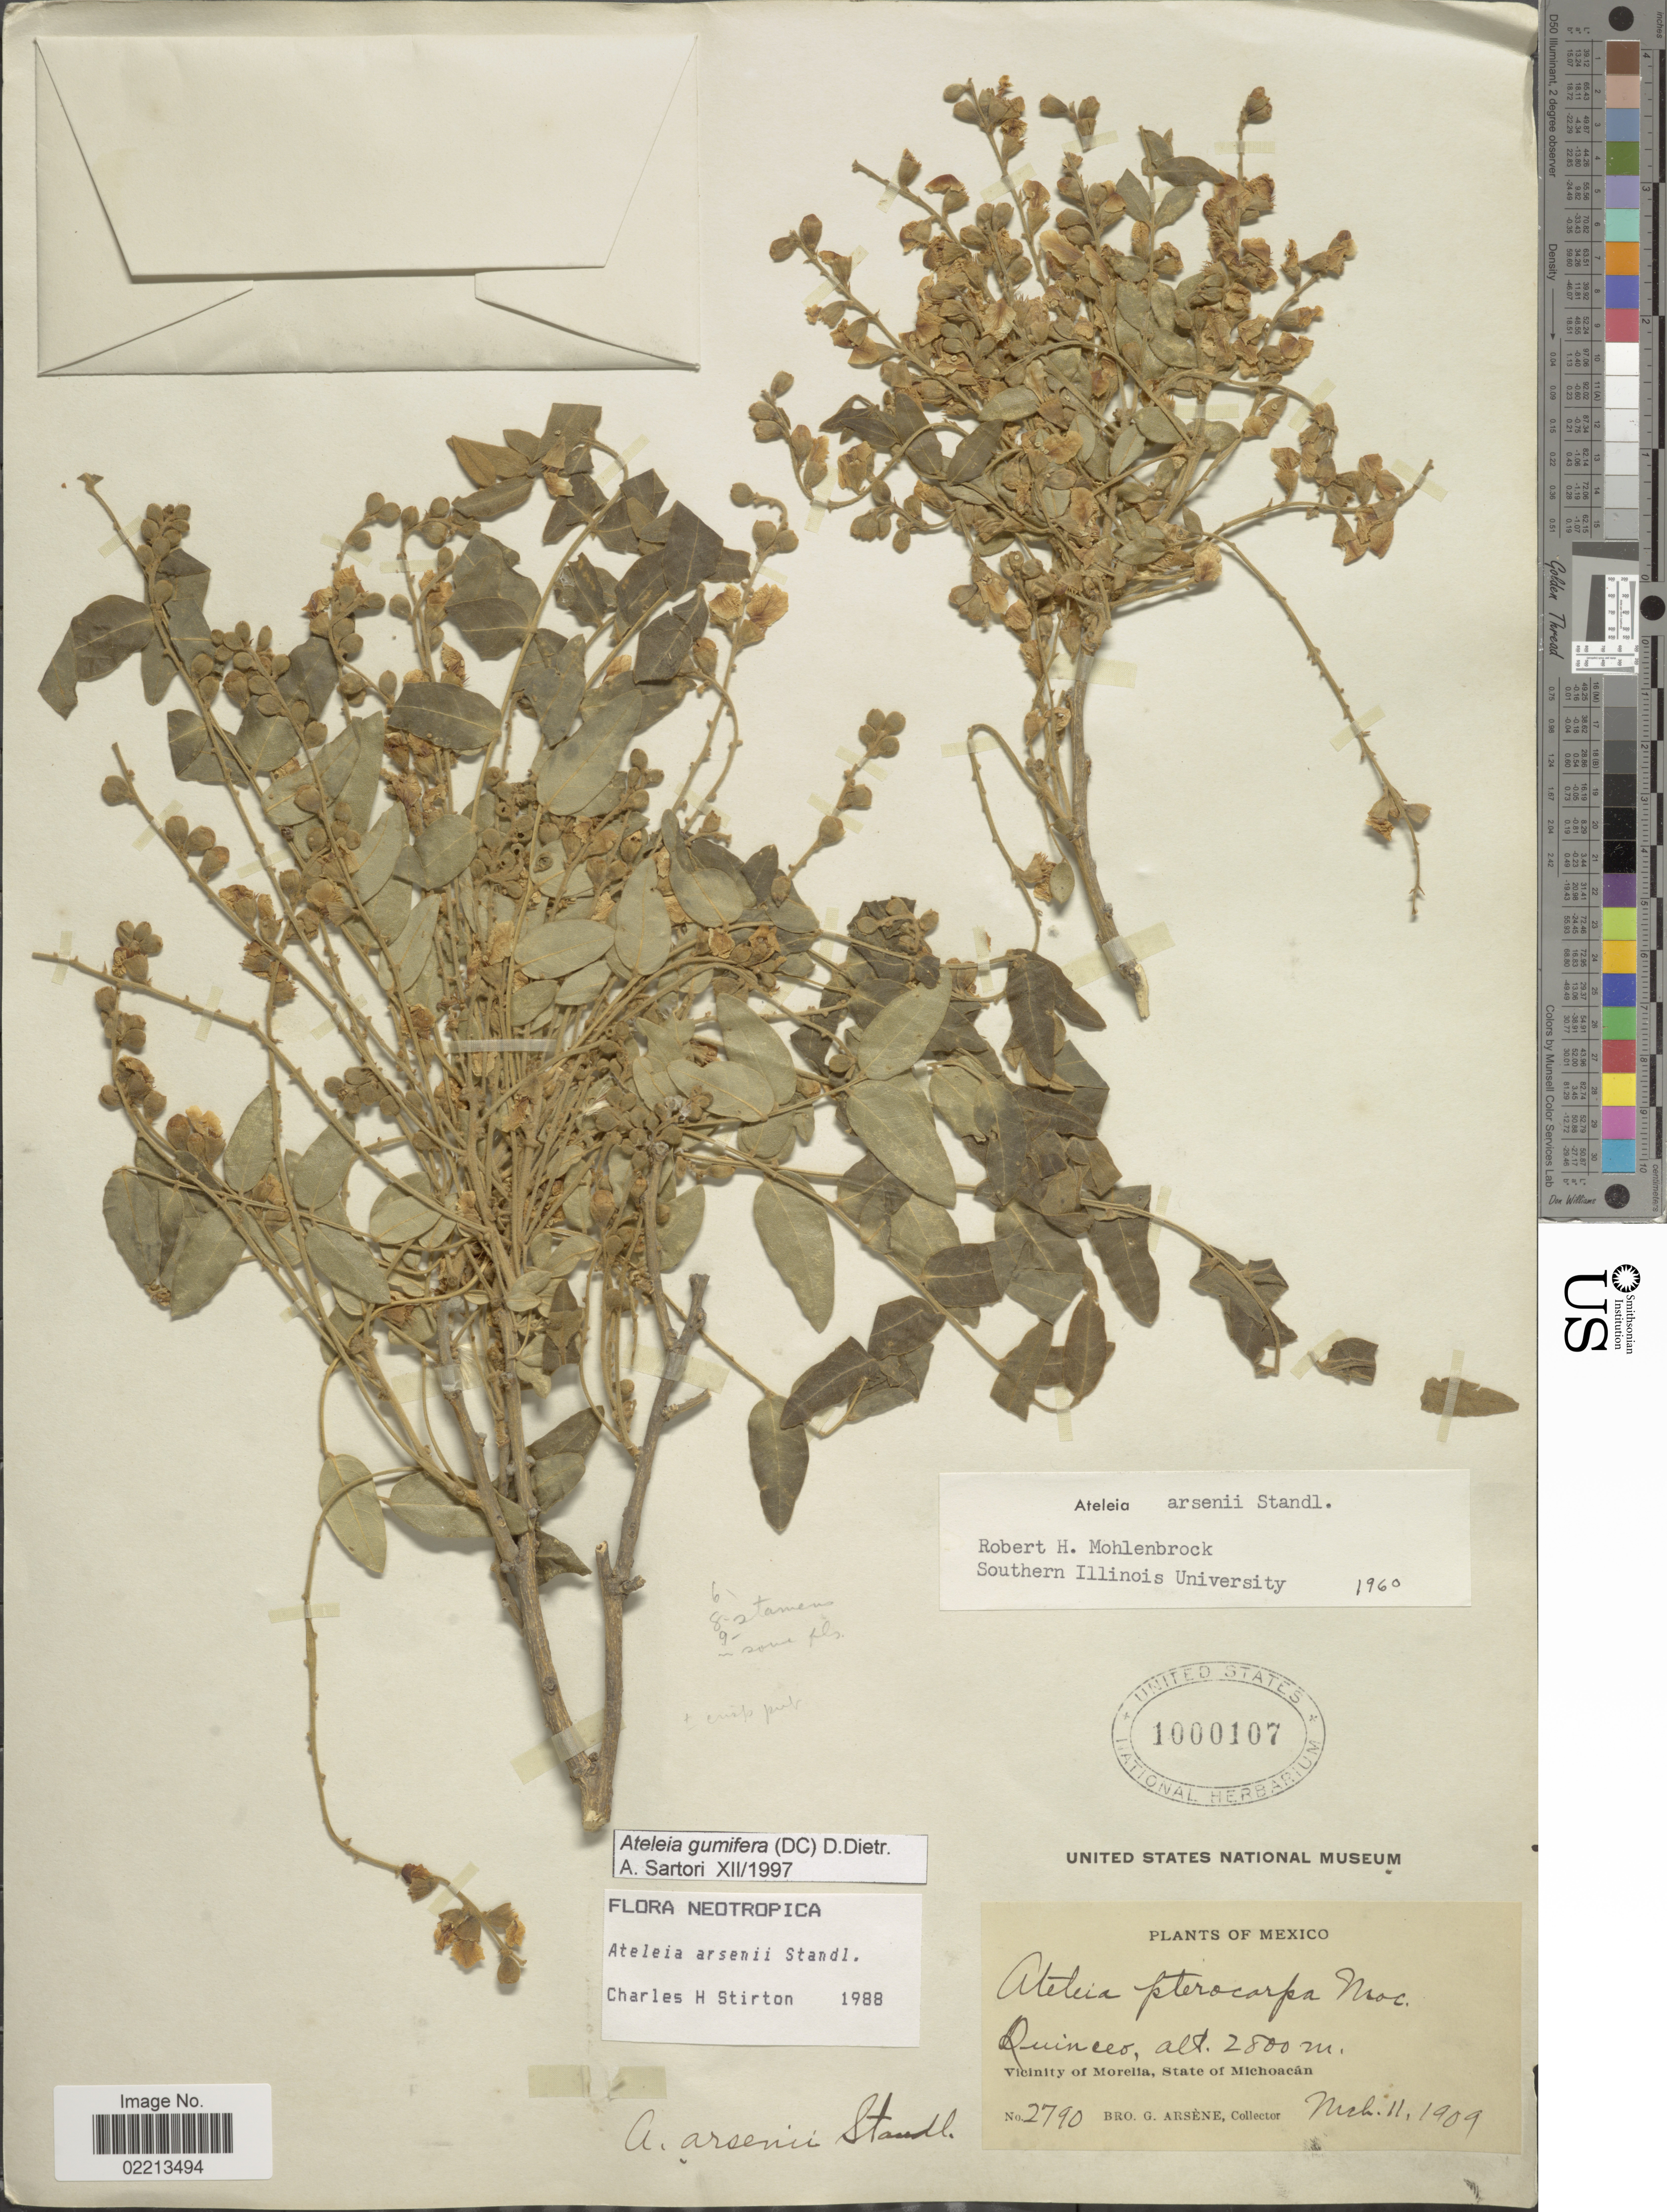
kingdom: Plantae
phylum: Tracheophyta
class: Magnoliopsida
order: Fabales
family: Fabaceae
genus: Ateleia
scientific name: Ateleia gummifera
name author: (Bertero ex DC.) D. Dietr.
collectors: Bro. G. Arsène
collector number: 2790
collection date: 1909-03-11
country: Mexico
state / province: Michoacán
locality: Quineco, vicinity of Morelia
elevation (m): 2800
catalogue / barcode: US 1000107